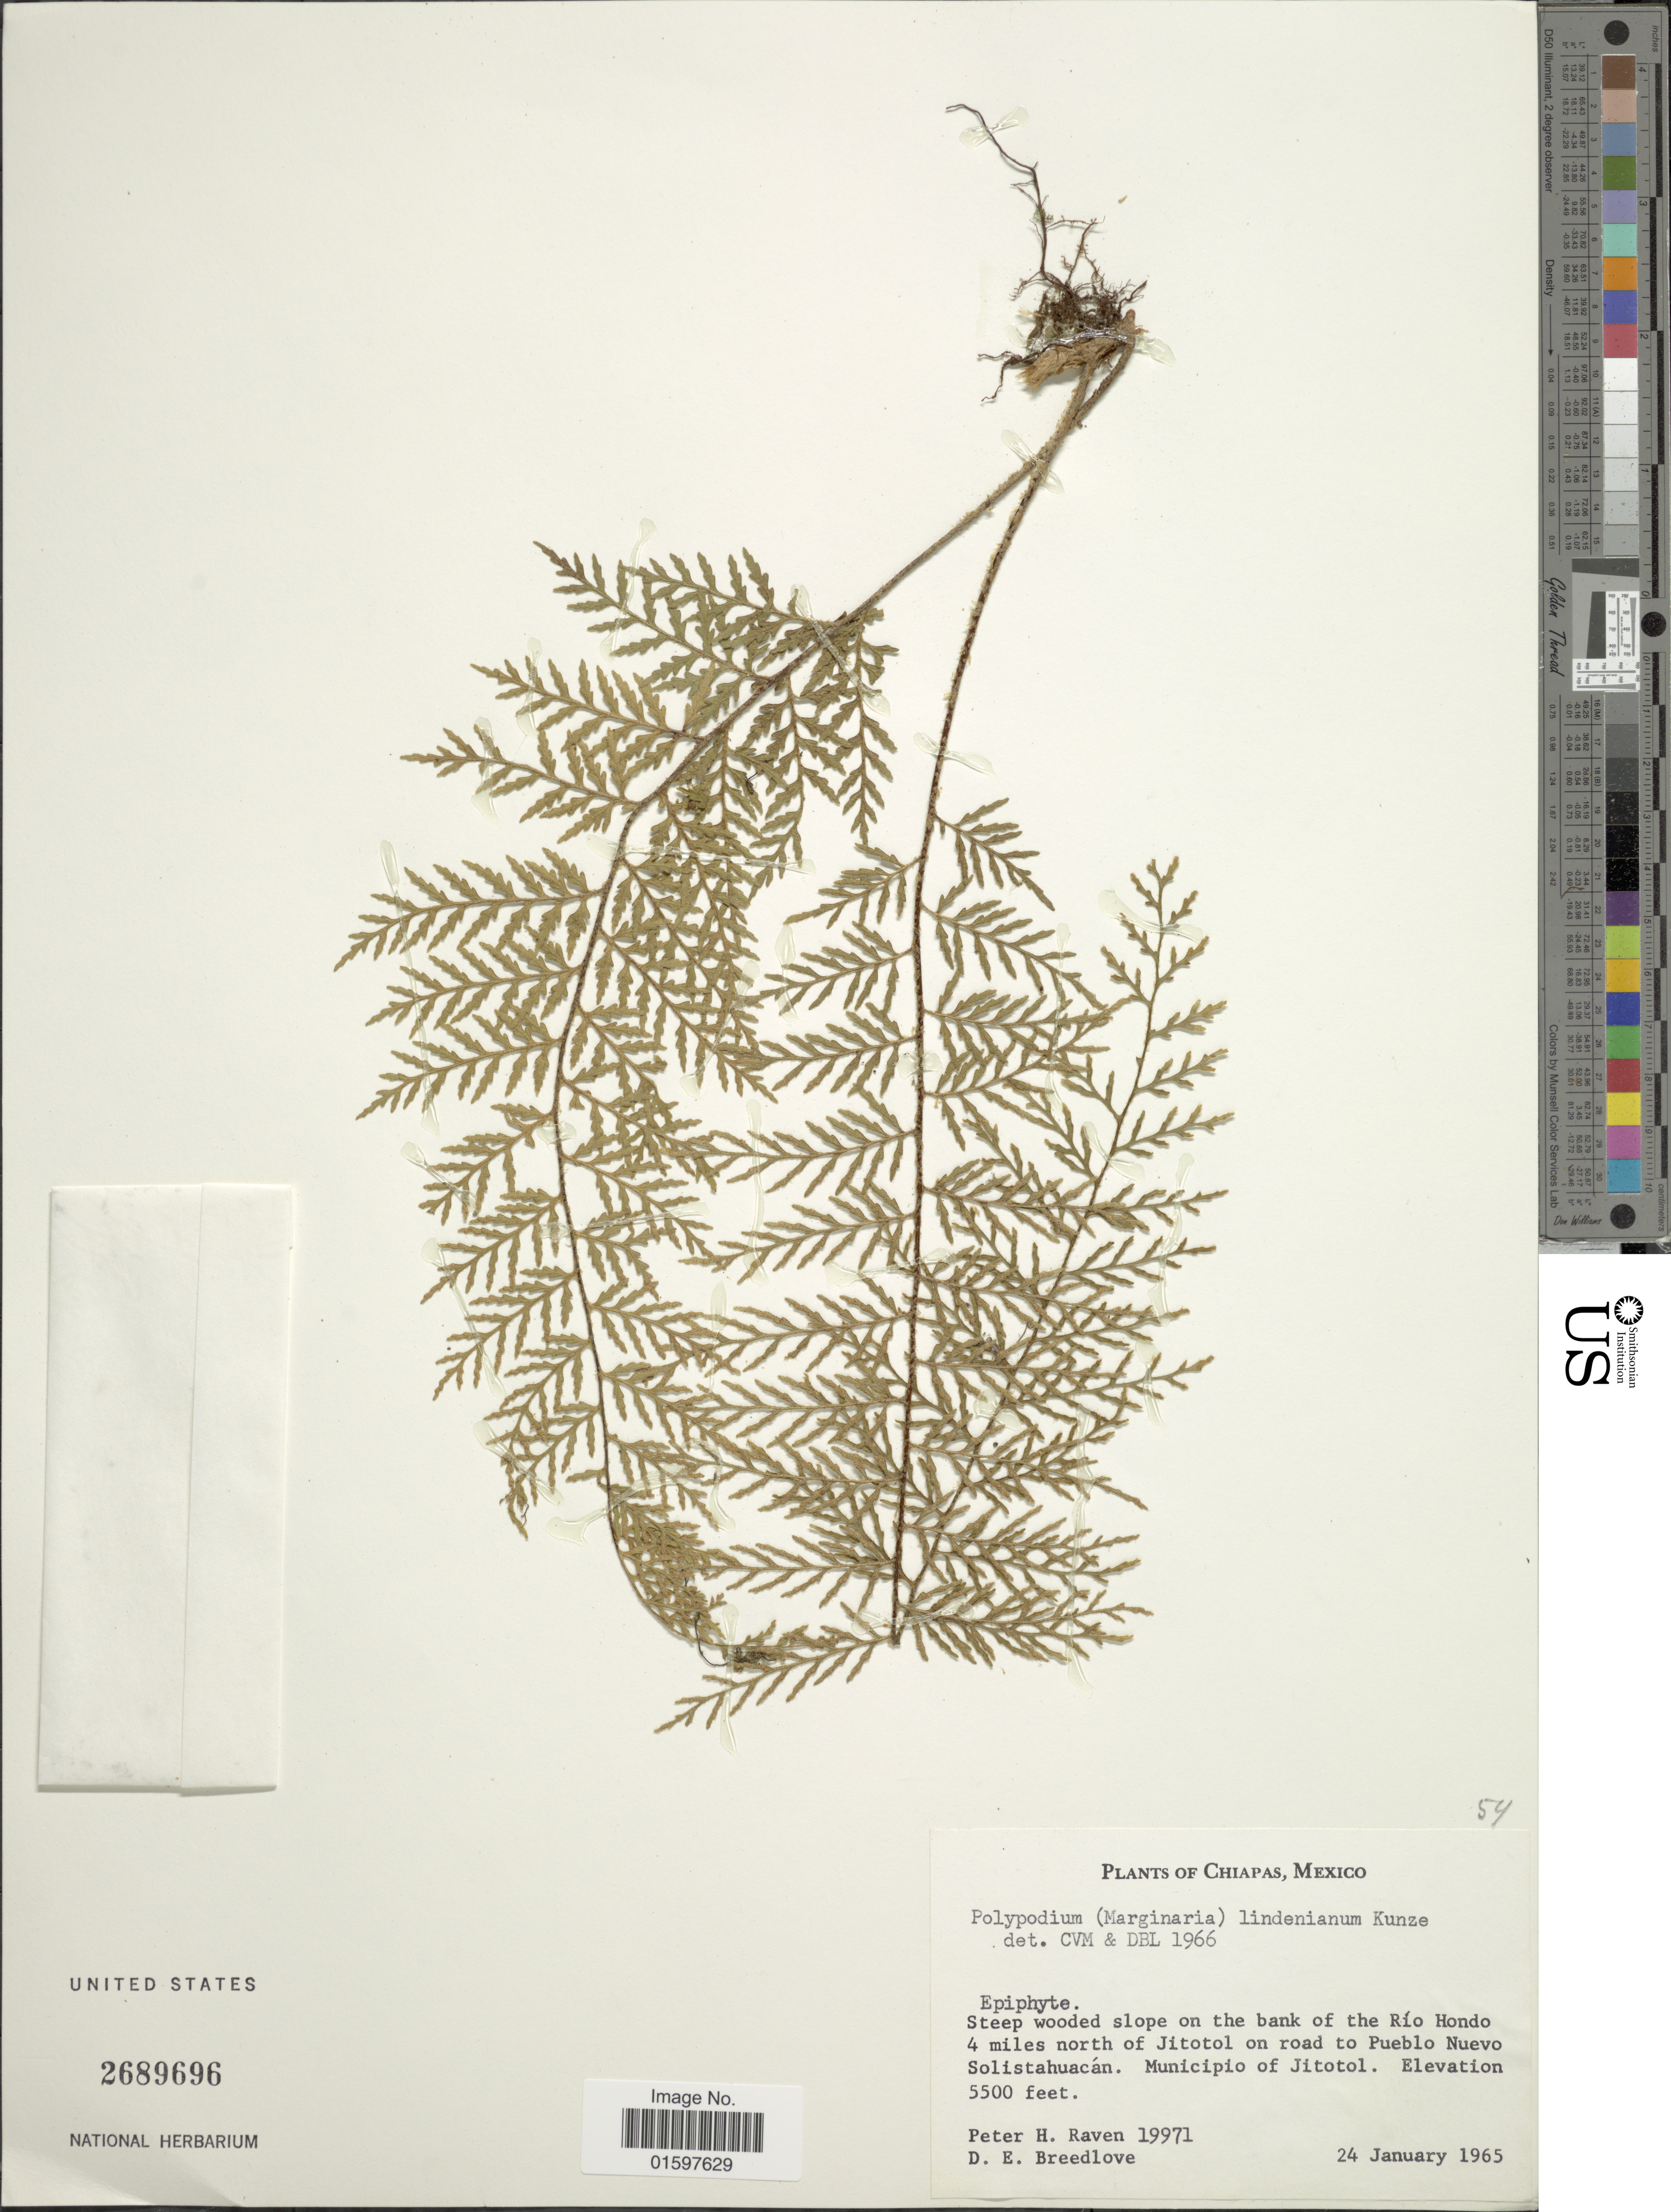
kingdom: Plantae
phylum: Tracheophyta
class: Polypodiopsida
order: Polypodiales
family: Polypodiaceae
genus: Pleopeltis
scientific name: Pleopeltis lindeniana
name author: (Kunze) A.R. Sm. & Tejero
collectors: D. E. Breedlove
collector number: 54?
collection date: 1965-01-24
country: Mexico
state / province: Chiapas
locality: Steep wooded slope on the bank of the Río Hondo, 4 miles north of Jitotol on road to Pueblo Nuevo Soistahuacan, Muncipio of Jitotol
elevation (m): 1676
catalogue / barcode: US 2689696